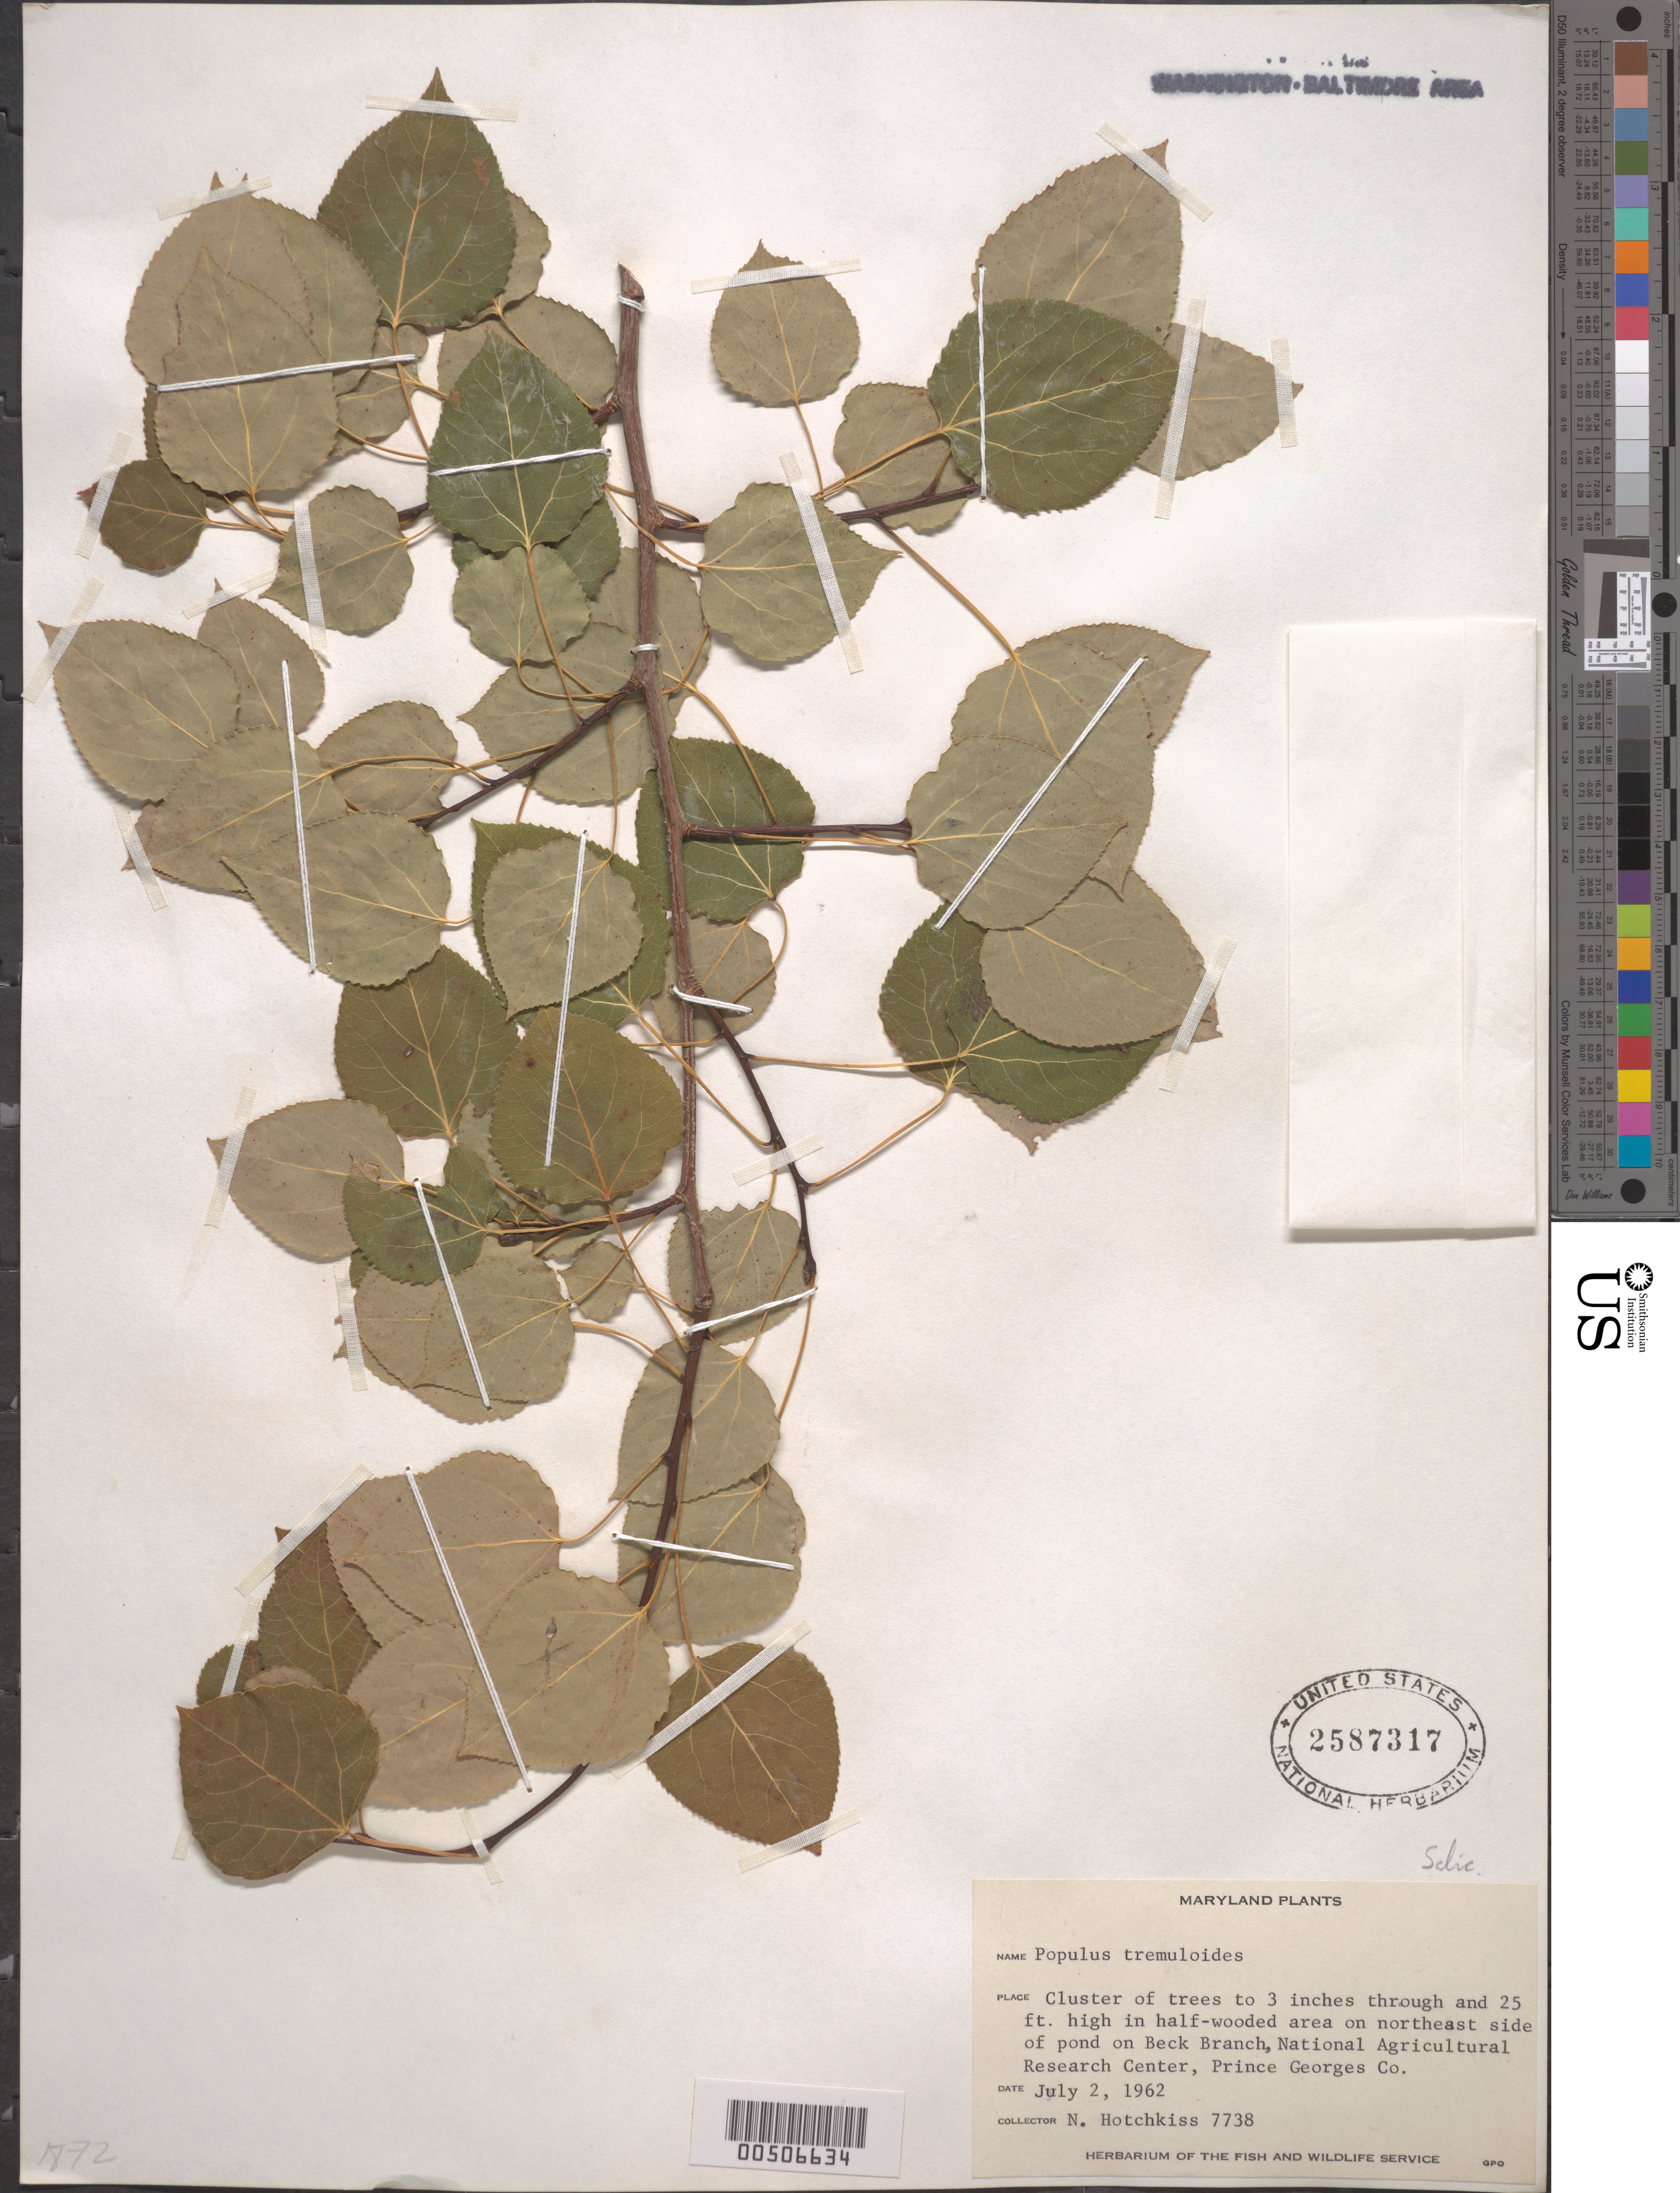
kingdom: Plantae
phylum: Tracheophyta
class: Magnoliopsida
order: Malpighiales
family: Salicaceae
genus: Populus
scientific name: Populus tremuloides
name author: Michx.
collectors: N. Hotchkiss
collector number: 7738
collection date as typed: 02 Jul 1962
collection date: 1962-07-02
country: United States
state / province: Maryland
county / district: Prince George's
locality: On Beck Branch, National Agricultural Research Center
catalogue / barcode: US 2587317